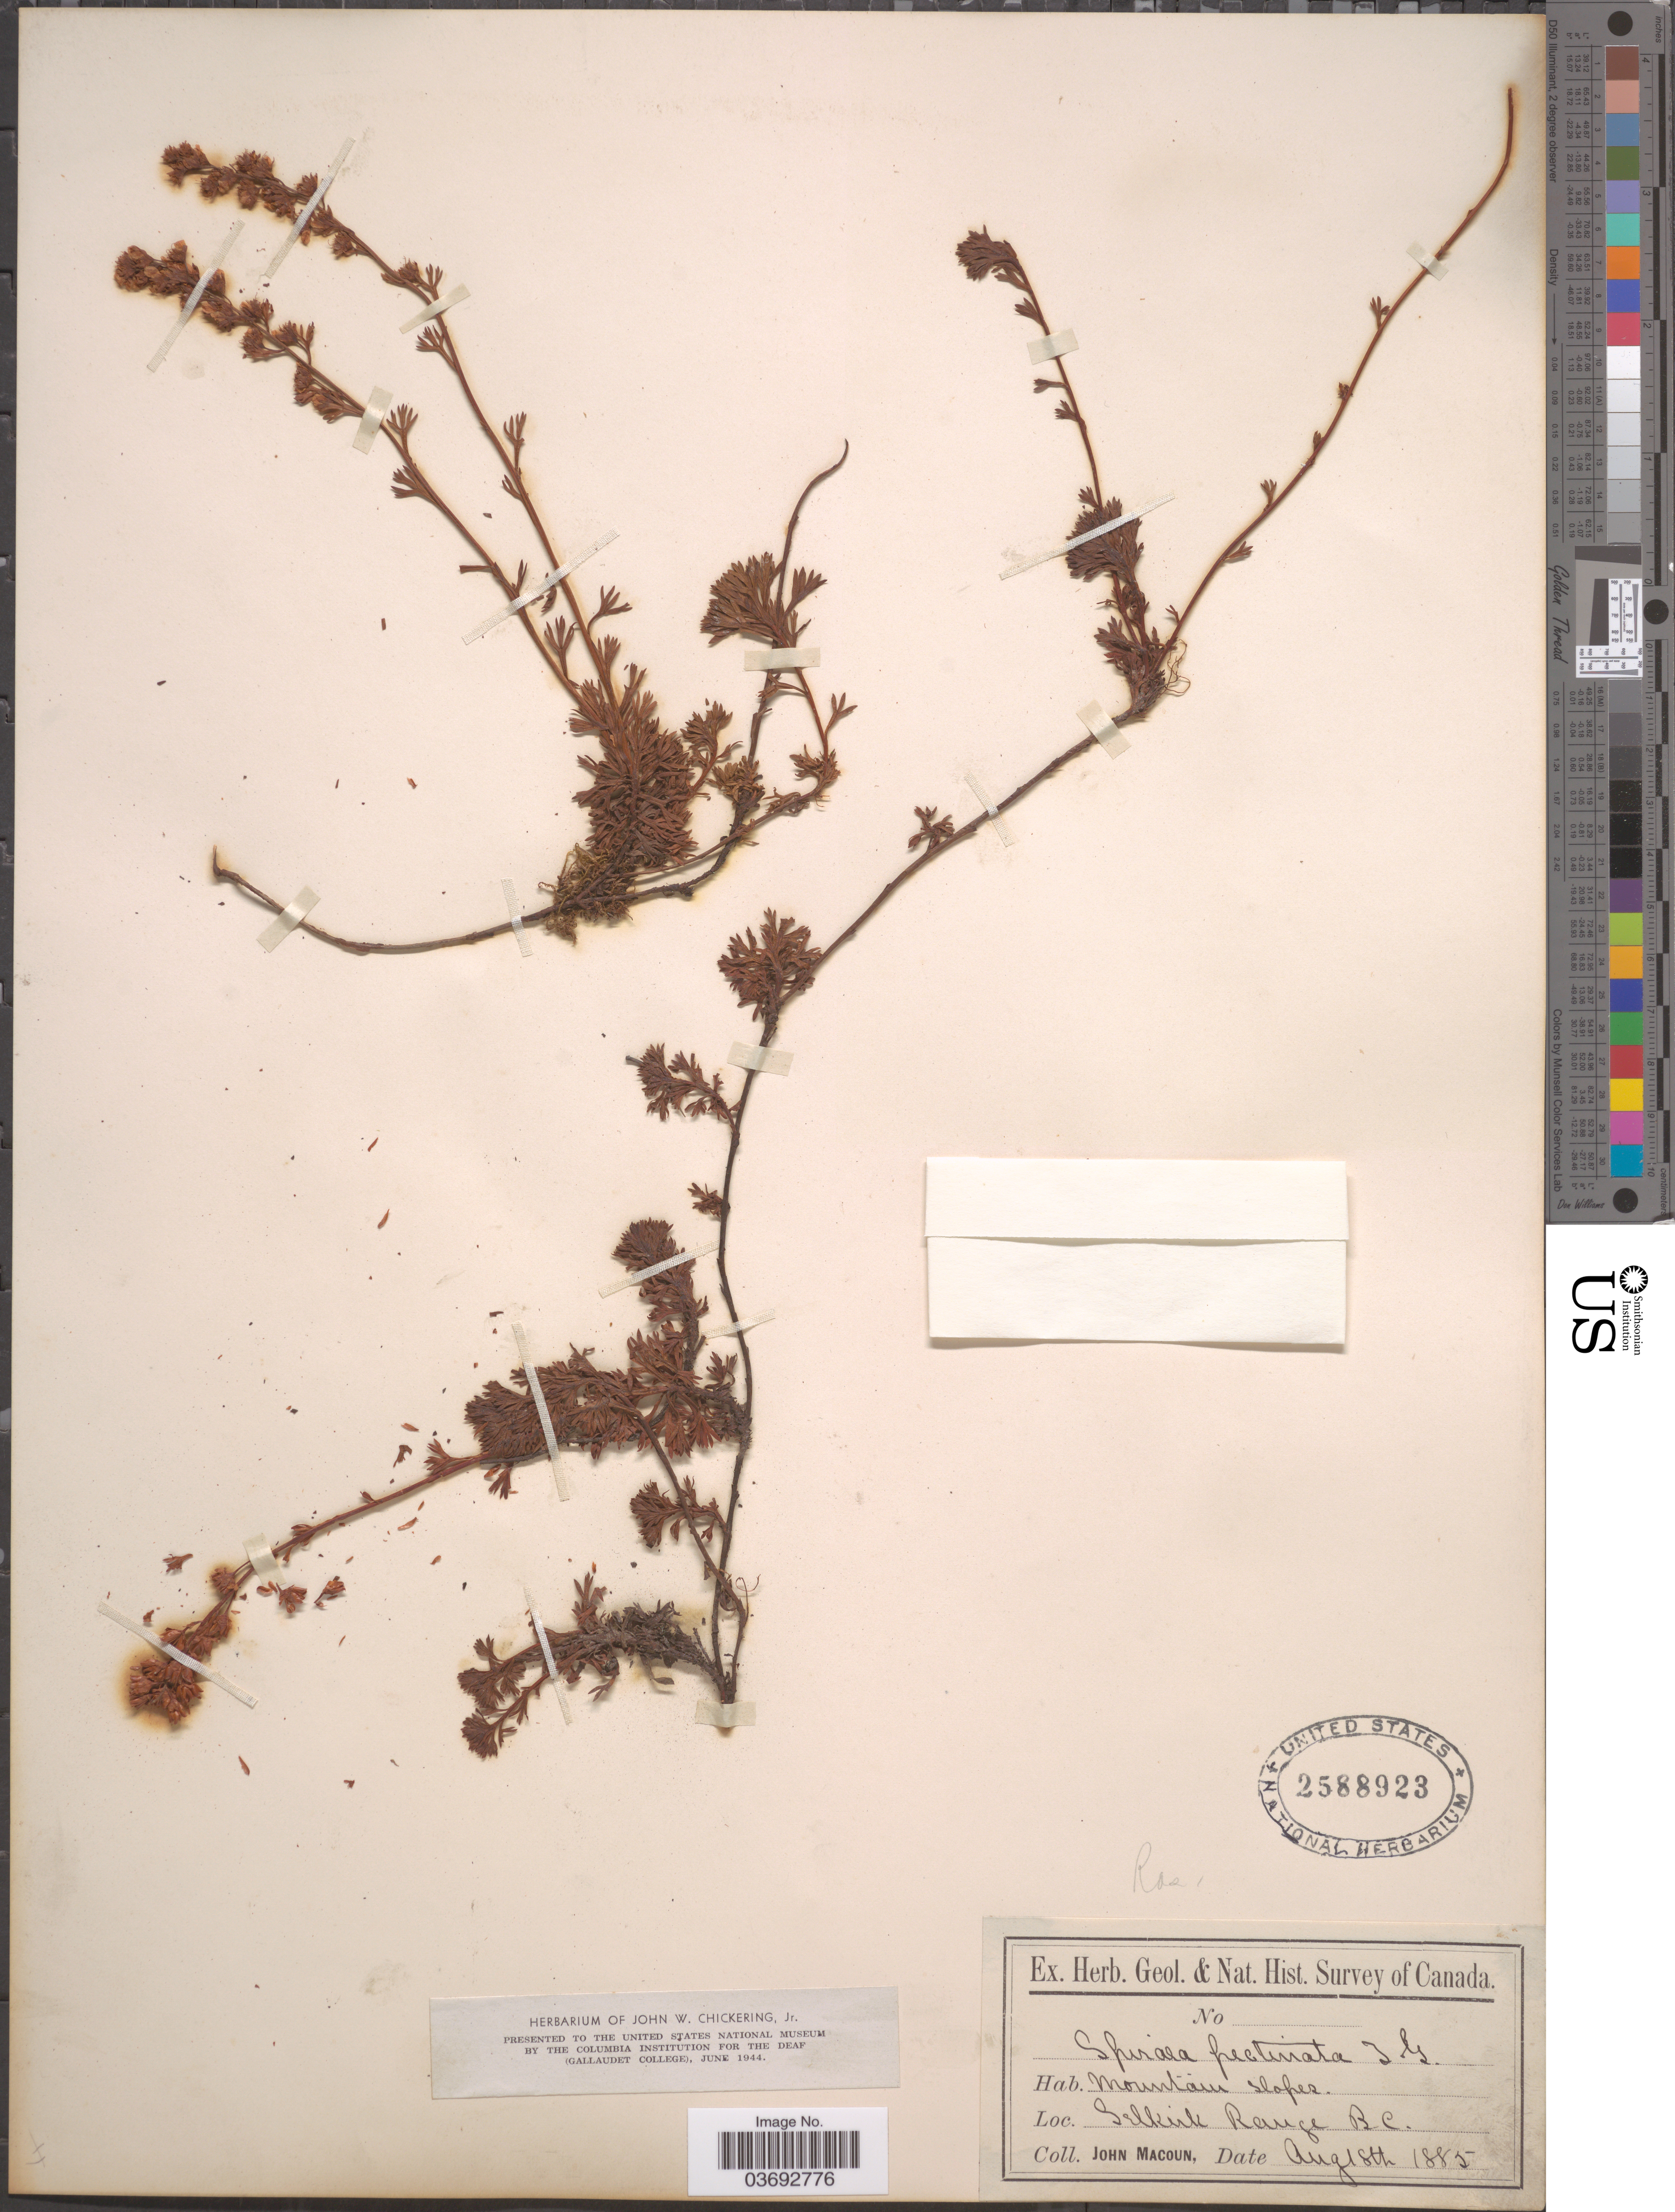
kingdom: Plantae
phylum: Tracheophyta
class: Magnoliopsida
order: Rosales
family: Rosaceae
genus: Luetkea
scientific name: Luetkea pectinata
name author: (Pursh) Kuntze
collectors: J. Macoun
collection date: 1885-08-18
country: Canada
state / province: British Columbia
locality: Mountain slopes. Selkirk Range.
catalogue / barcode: US 2588923